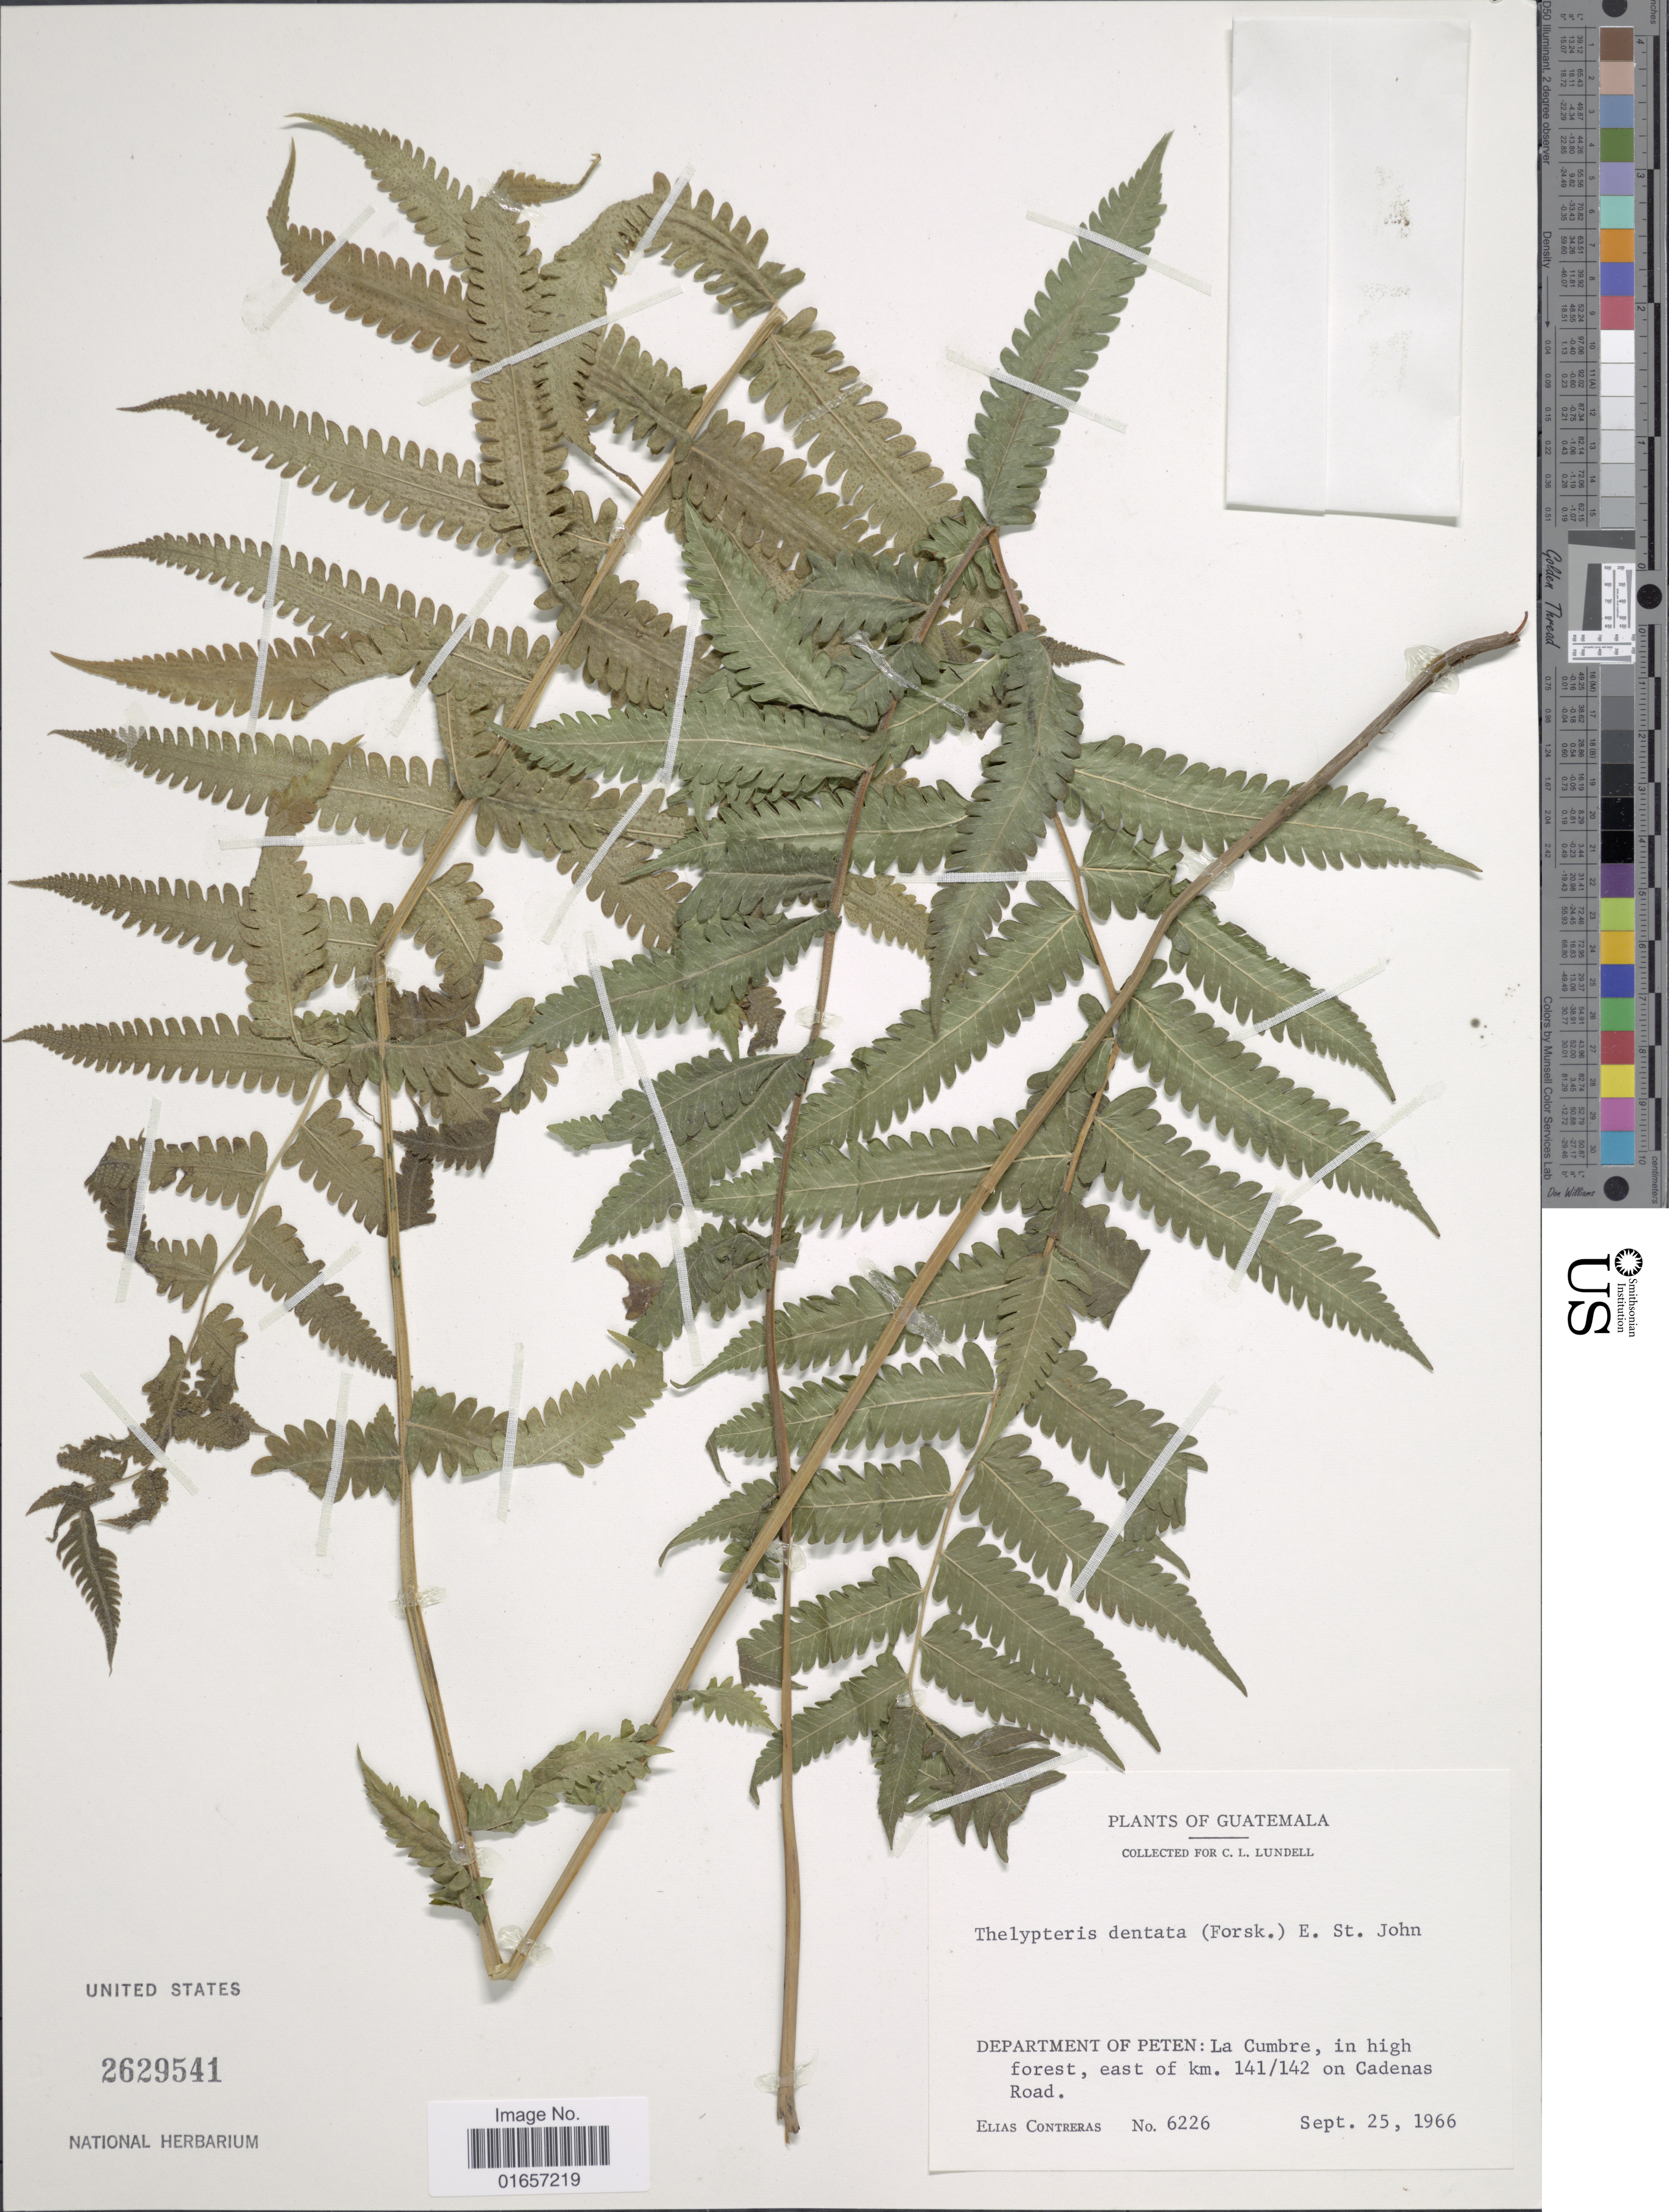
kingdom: Plantae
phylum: Tracheophyta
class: Polypodiopsida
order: Polypodiales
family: Thelypteridaceae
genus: Christella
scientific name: Christella dentata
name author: (Forssk.) Brownsey & Jermy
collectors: E. Contreras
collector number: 6226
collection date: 1966-09-25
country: Guatemala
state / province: El Petén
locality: Peten: La Cumbre, in high forest, east of km. 141/142 on Cadenas Road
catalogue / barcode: US 2629541